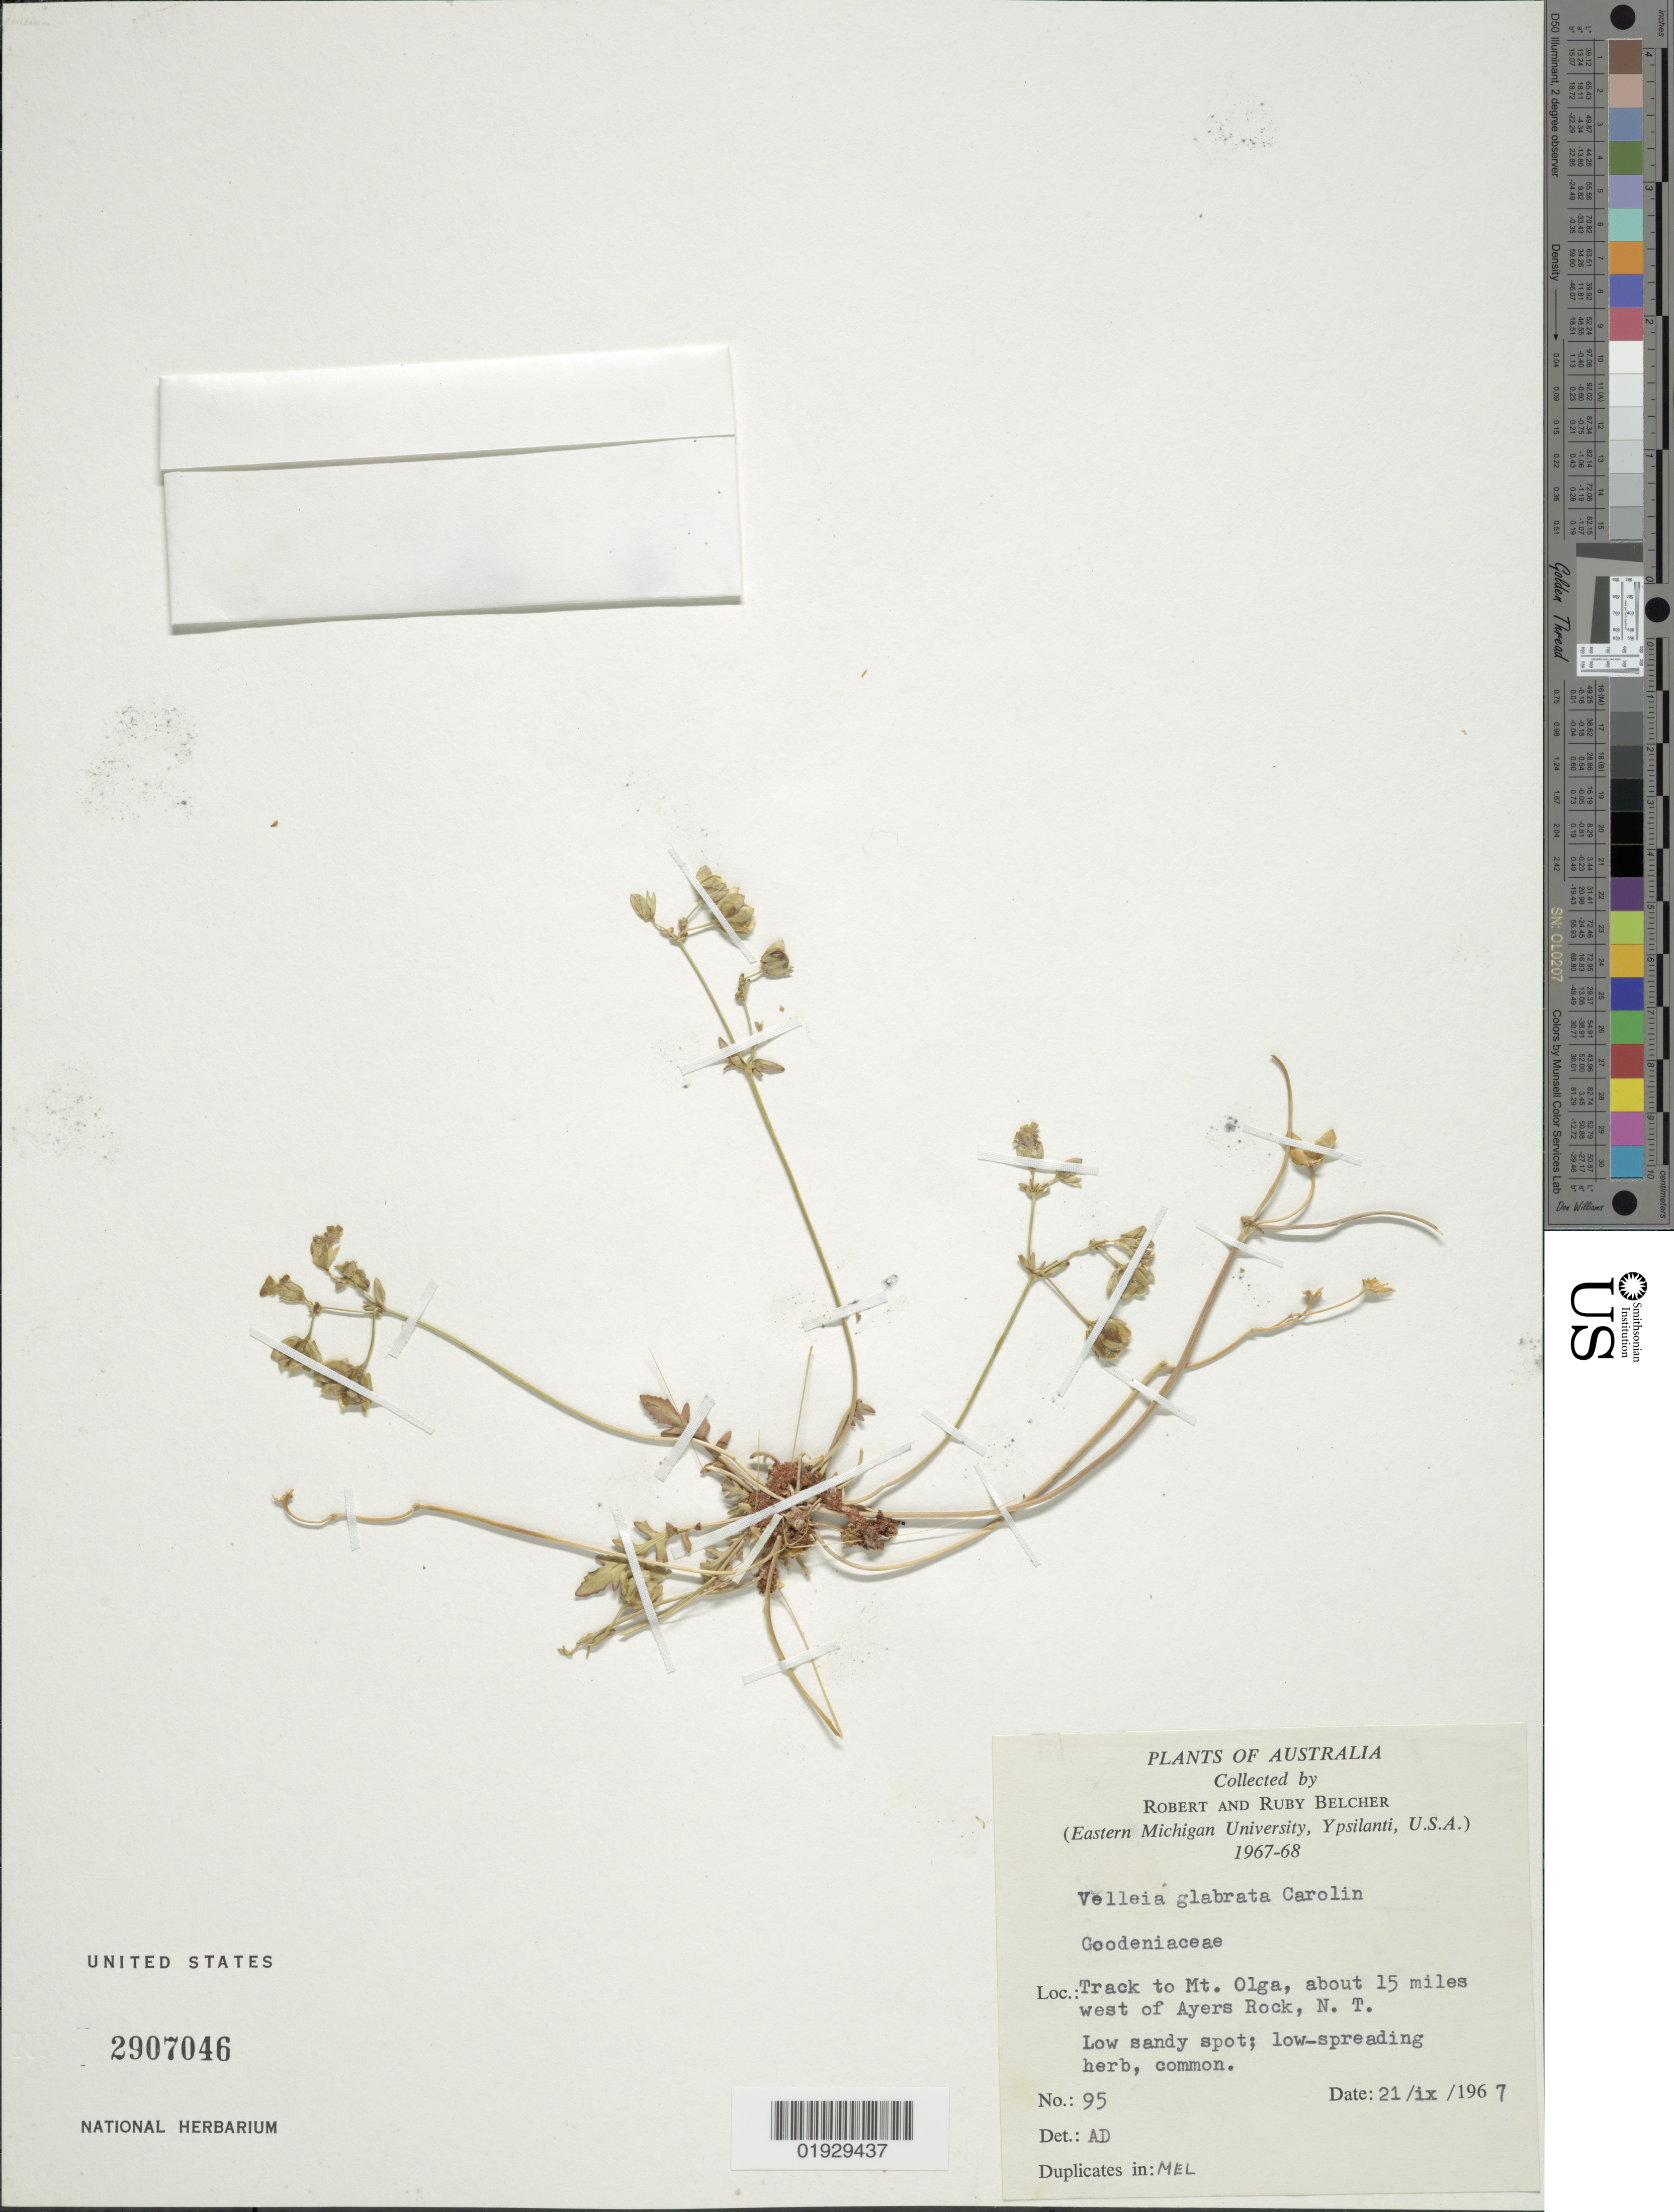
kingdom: Plantae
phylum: Tracheophyta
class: Magnoliopsida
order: Asterales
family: Goodeniaceae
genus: Velleia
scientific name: Velleia glabrata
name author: Carolin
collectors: R. Belcher & R. Belcher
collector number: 95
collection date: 1967-09-21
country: Australia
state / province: Northern Territory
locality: Track to Mt. Olga, about 15 miles west of Ayers Rock, N.T.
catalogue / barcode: US 2907046